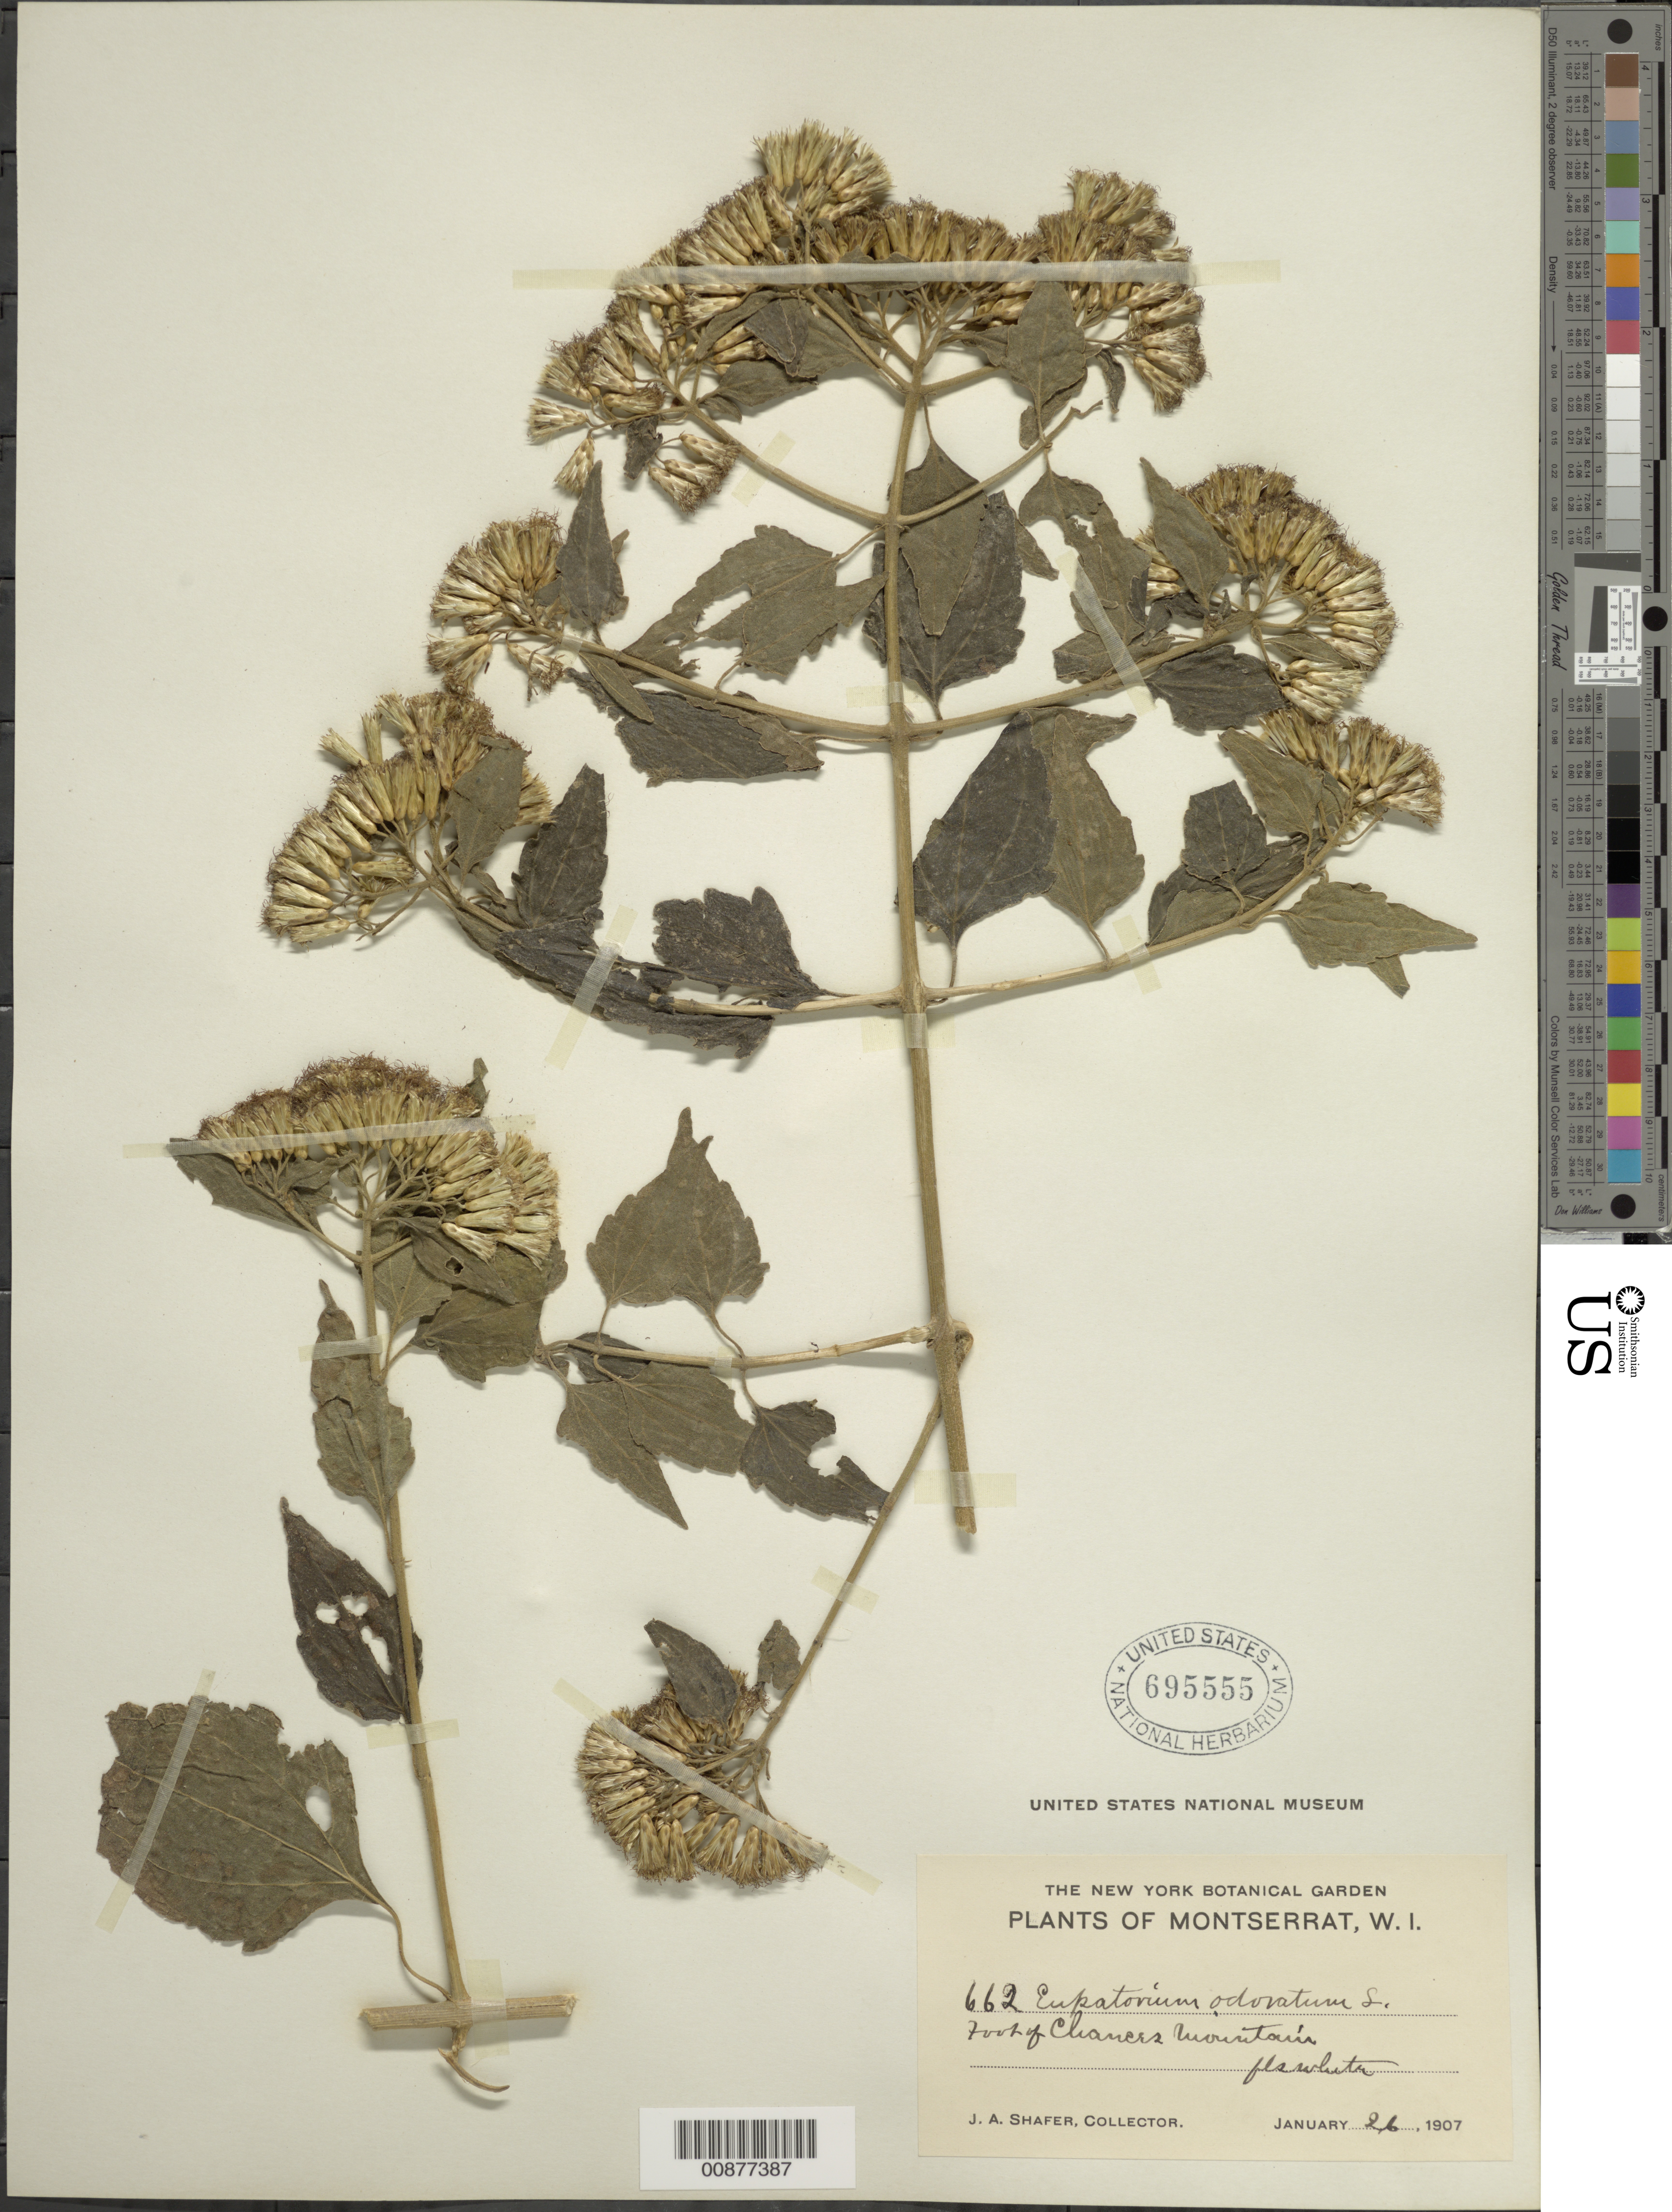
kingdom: Plantae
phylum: Tracheophyta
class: Magnoliopsida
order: Asterales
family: Asteraceae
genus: Chromolaena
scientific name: Chromolaena odorata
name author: (L.) R.M. King & H. Rob.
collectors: J. A. Shafer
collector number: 662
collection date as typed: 26 Jan 1907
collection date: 1907-01-26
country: Montserrat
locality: Foot of Chaners (sp?) Mountain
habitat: Base of mountain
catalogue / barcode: US 695555